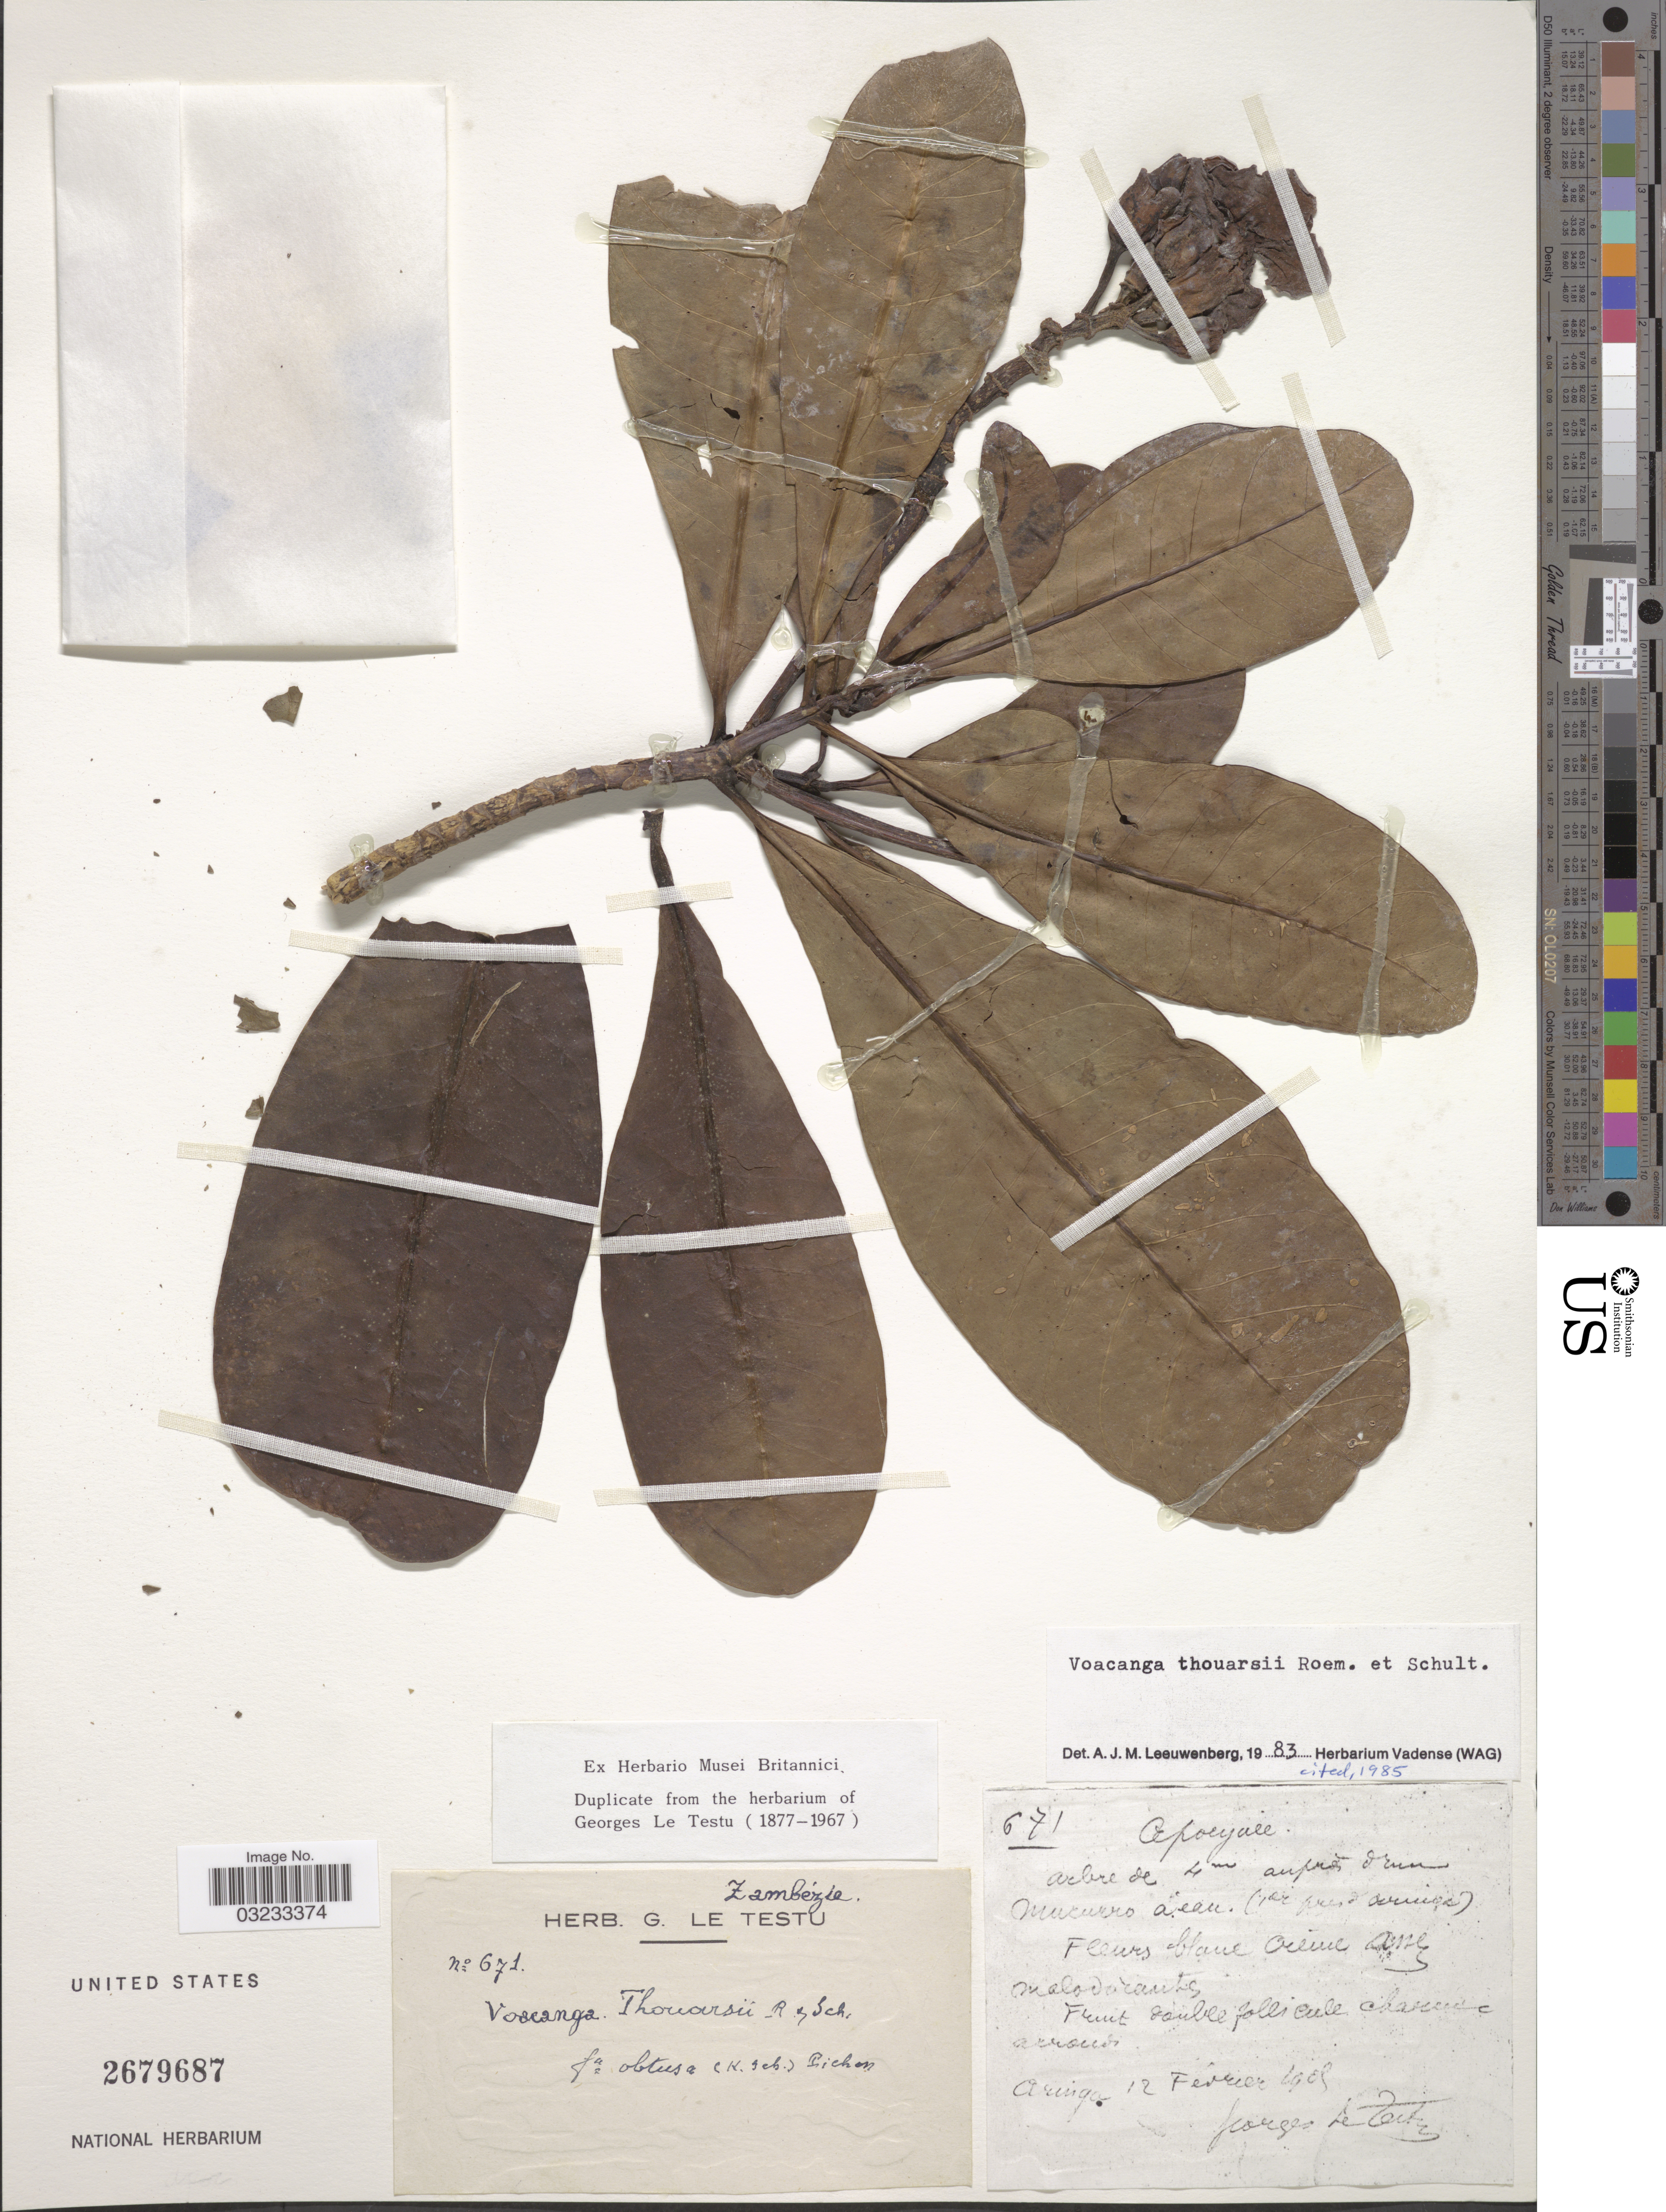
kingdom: Plantae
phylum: Tracheophyta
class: Magnoliopsida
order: Gentianales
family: Apocynaceae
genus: Voacanga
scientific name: Voacanga thouarsii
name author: Roem. & Schult.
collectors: G. Le Testu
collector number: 671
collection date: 1905-02-12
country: Uganda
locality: Zambézie, Aringa.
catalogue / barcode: US 2679687